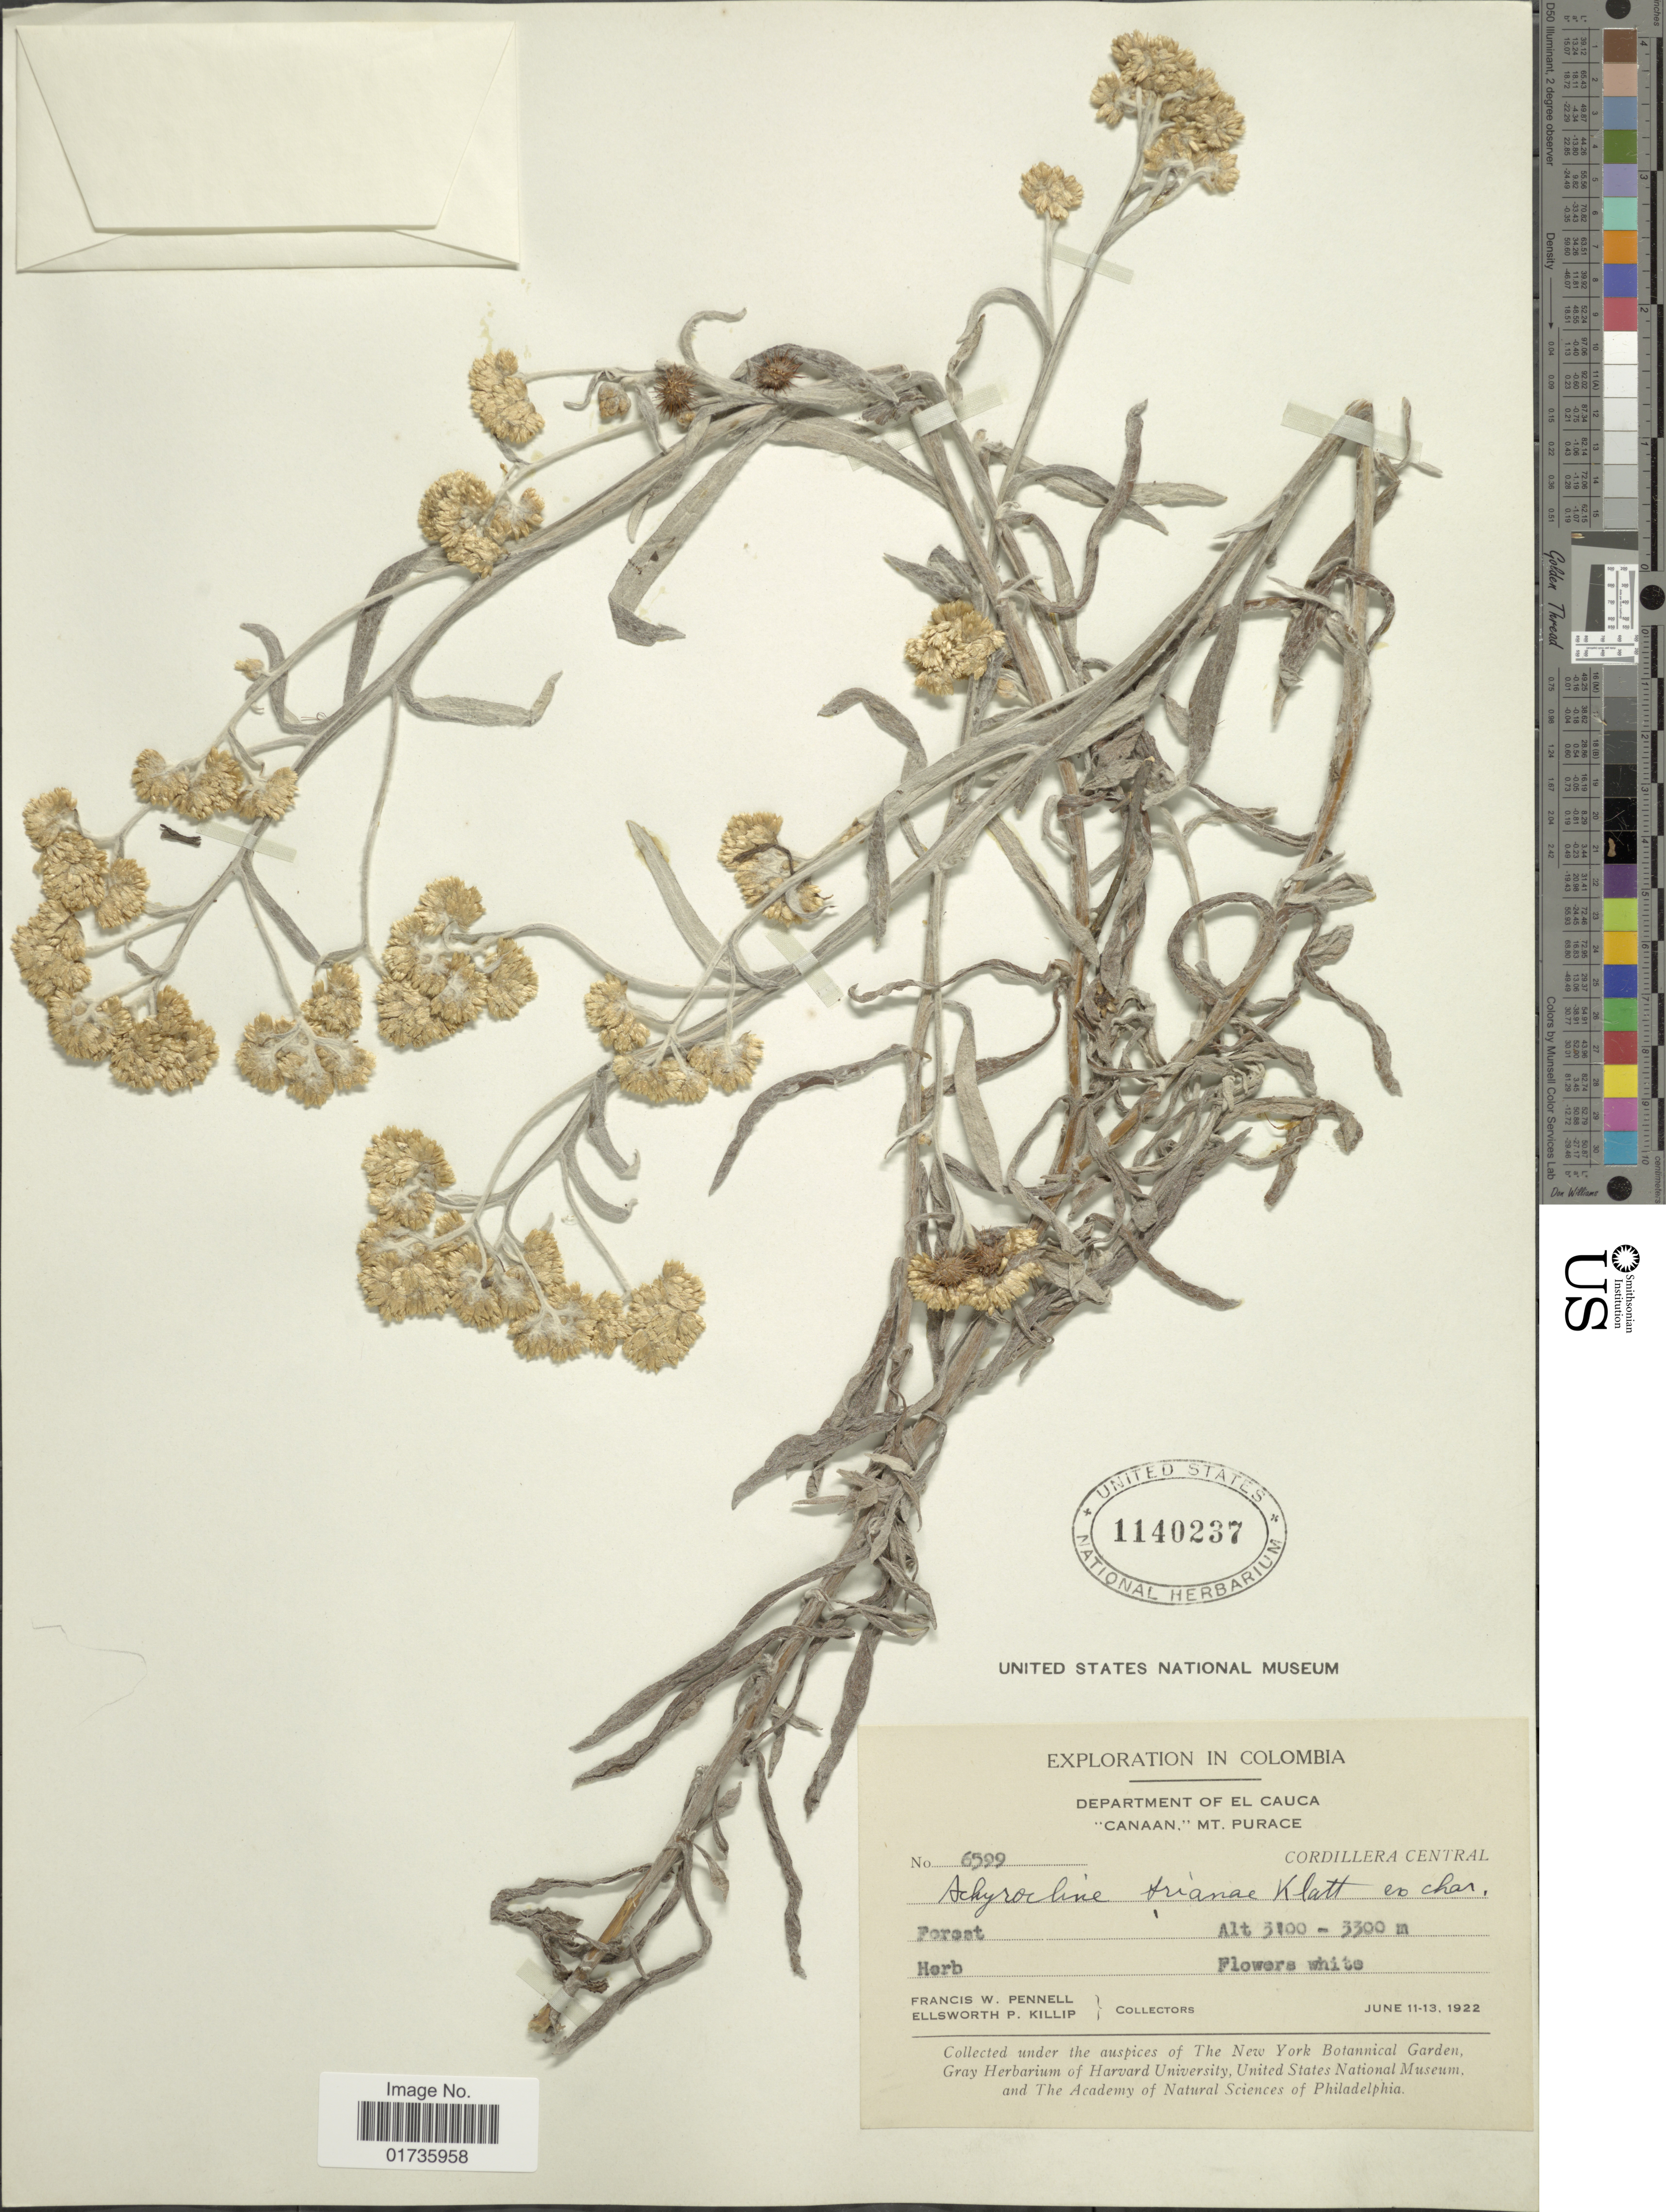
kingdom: Plantae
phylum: Tracheophyta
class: Magnoliopsida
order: Asterales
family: Asteraceae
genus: Achyrocline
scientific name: Achyrocline trianae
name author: Klatt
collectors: F. W. Pennell & E. P. Killip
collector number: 6599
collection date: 1922-06-11/1922-06-13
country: Colombia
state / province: Cauca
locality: Department of El cauca 'Canaan' Mt Purace, Cordillera Central, Forest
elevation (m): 3100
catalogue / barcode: US 1140237